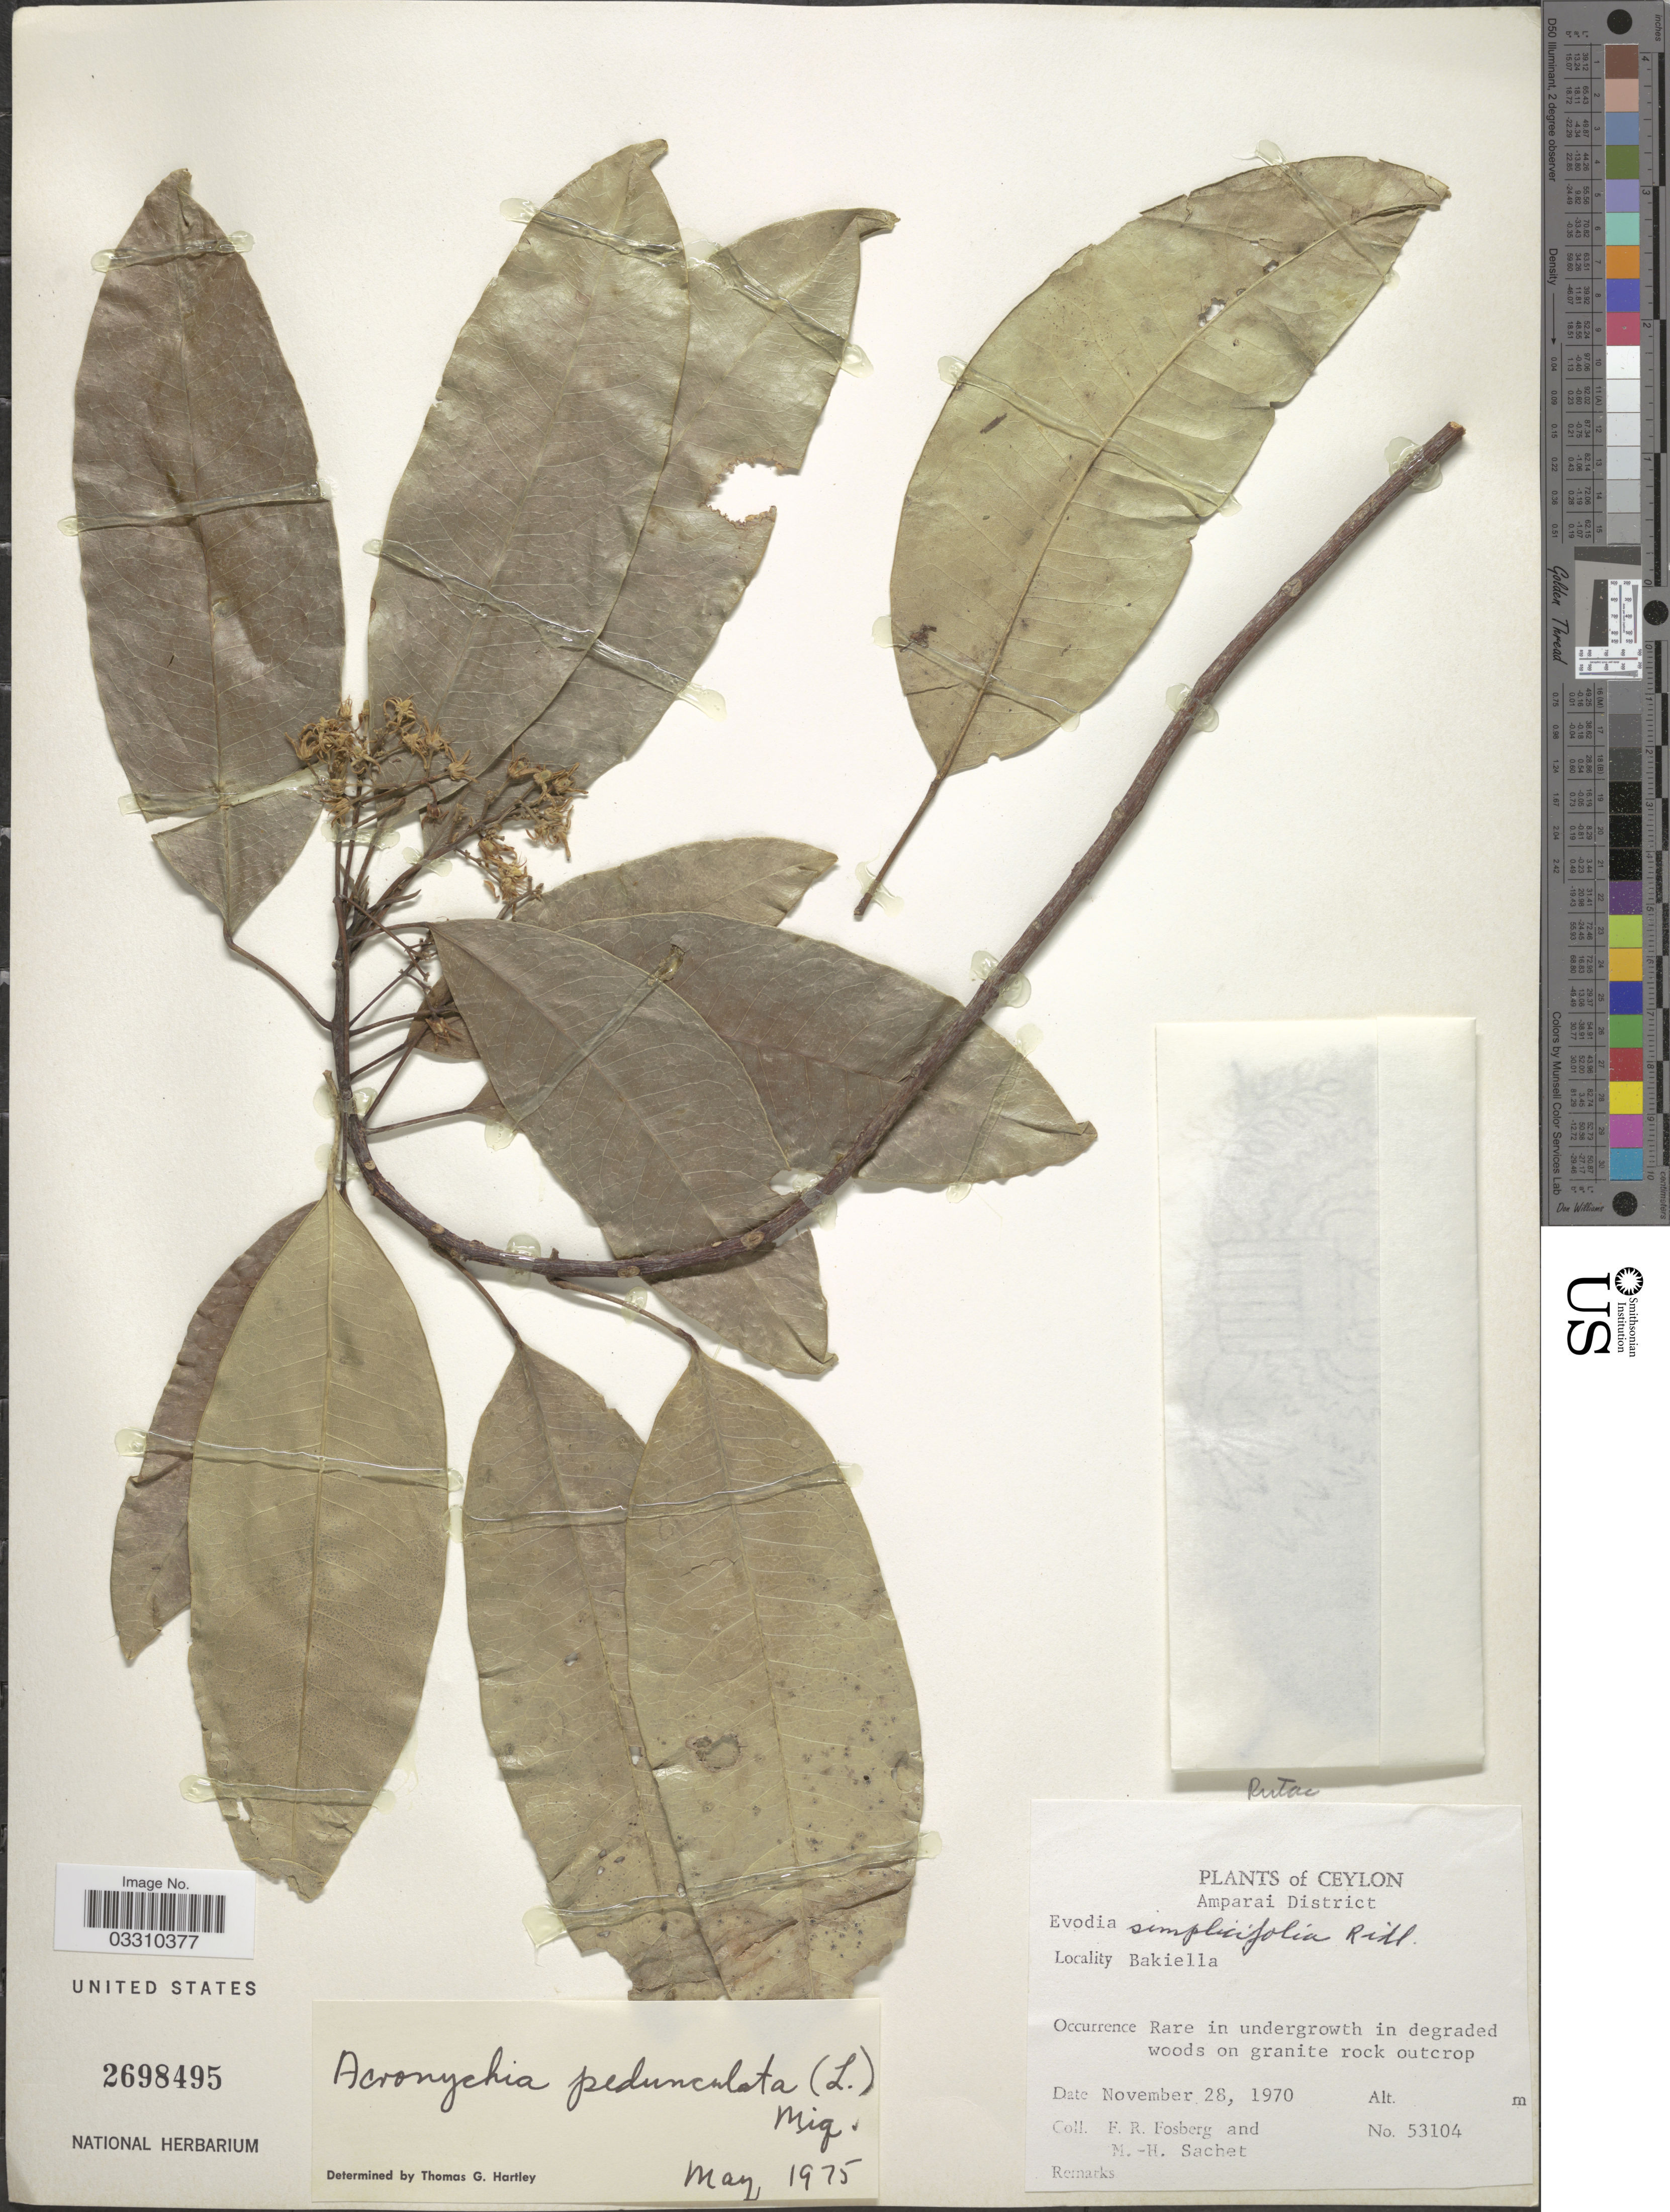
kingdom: Plantae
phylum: Tracheophyta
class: Magnoliopsida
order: Sapindales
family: Rutaceae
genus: Acronychia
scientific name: Acronychia pedunculata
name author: (L.) Miq.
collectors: F. R. Fosberg & M.-H. Sachet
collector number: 53104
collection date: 1970-11-28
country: Sri Lanka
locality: Ceylon, Amparai District, Bakiella.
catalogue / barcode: US 2698495